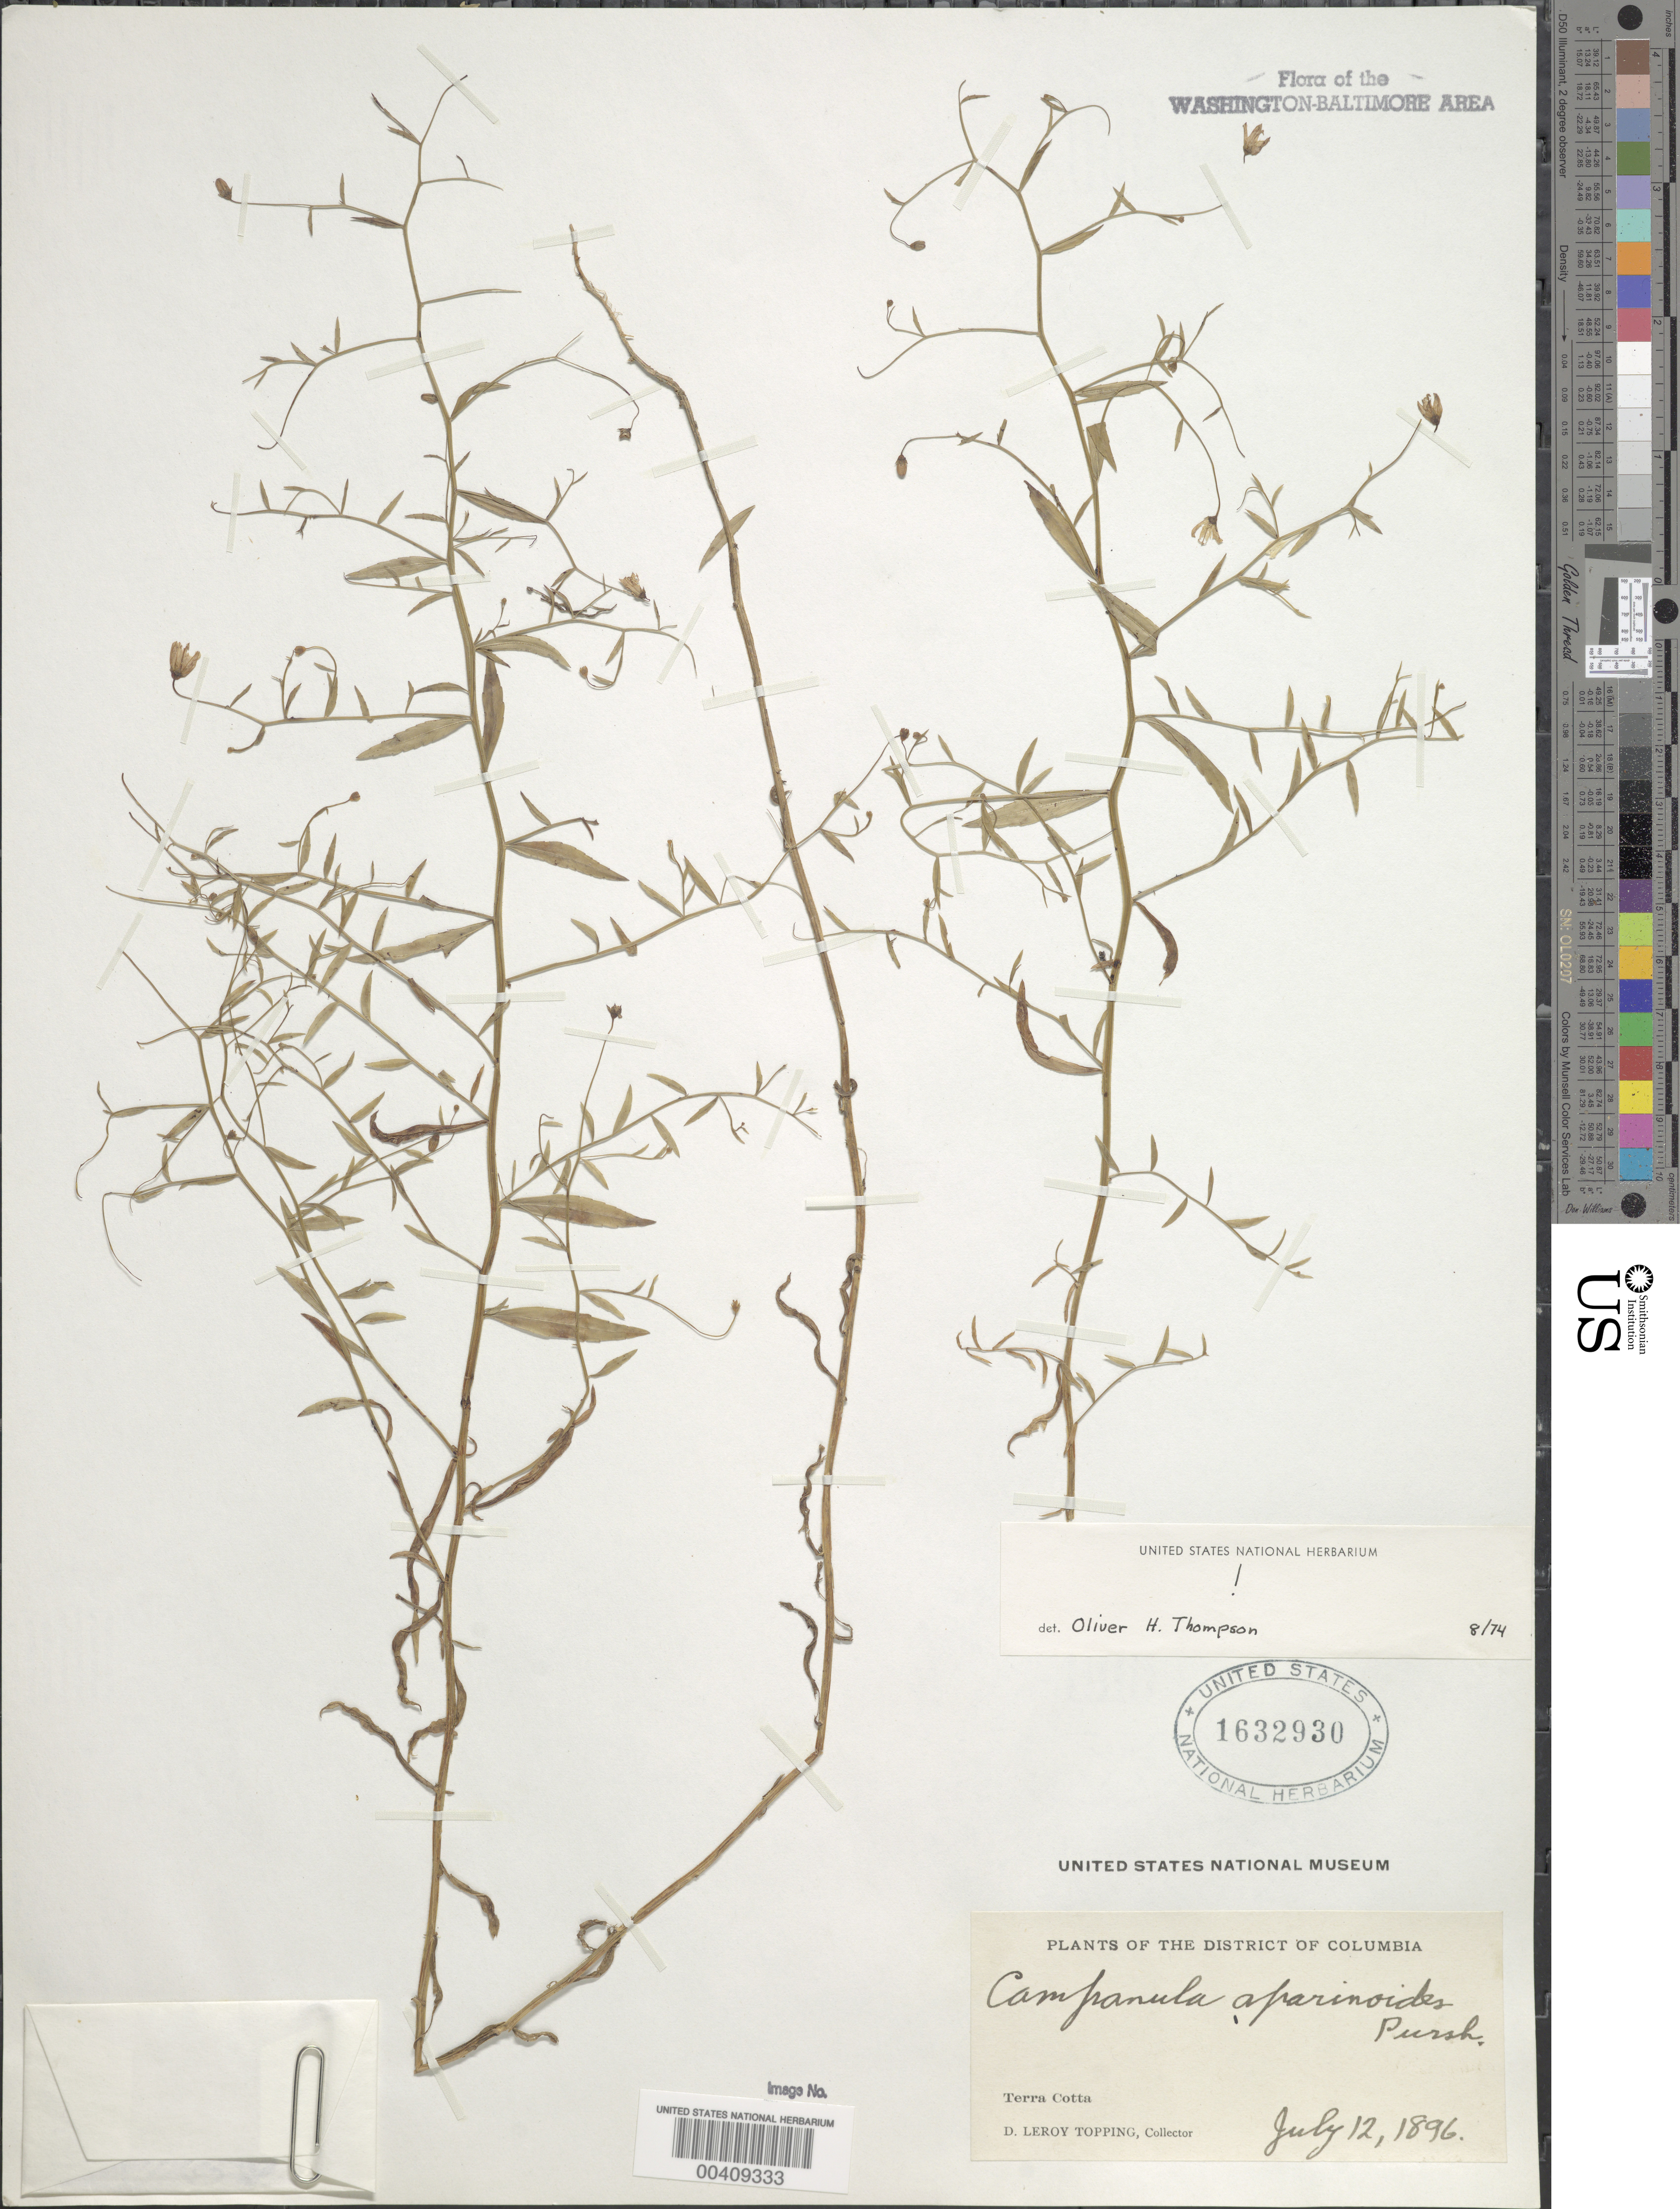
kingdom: Plantae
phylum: Tracheophyta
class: Magnoliopsida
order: Asterales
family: Campanulaceae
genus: Campanula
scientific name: Campanula aparinoides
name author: Pursh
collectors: D. L. Topping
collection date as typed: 12 Jul 1896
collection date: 1896-07-12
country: United States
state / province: District of Columbia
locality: Terra Cotta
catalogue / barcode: US 1632930